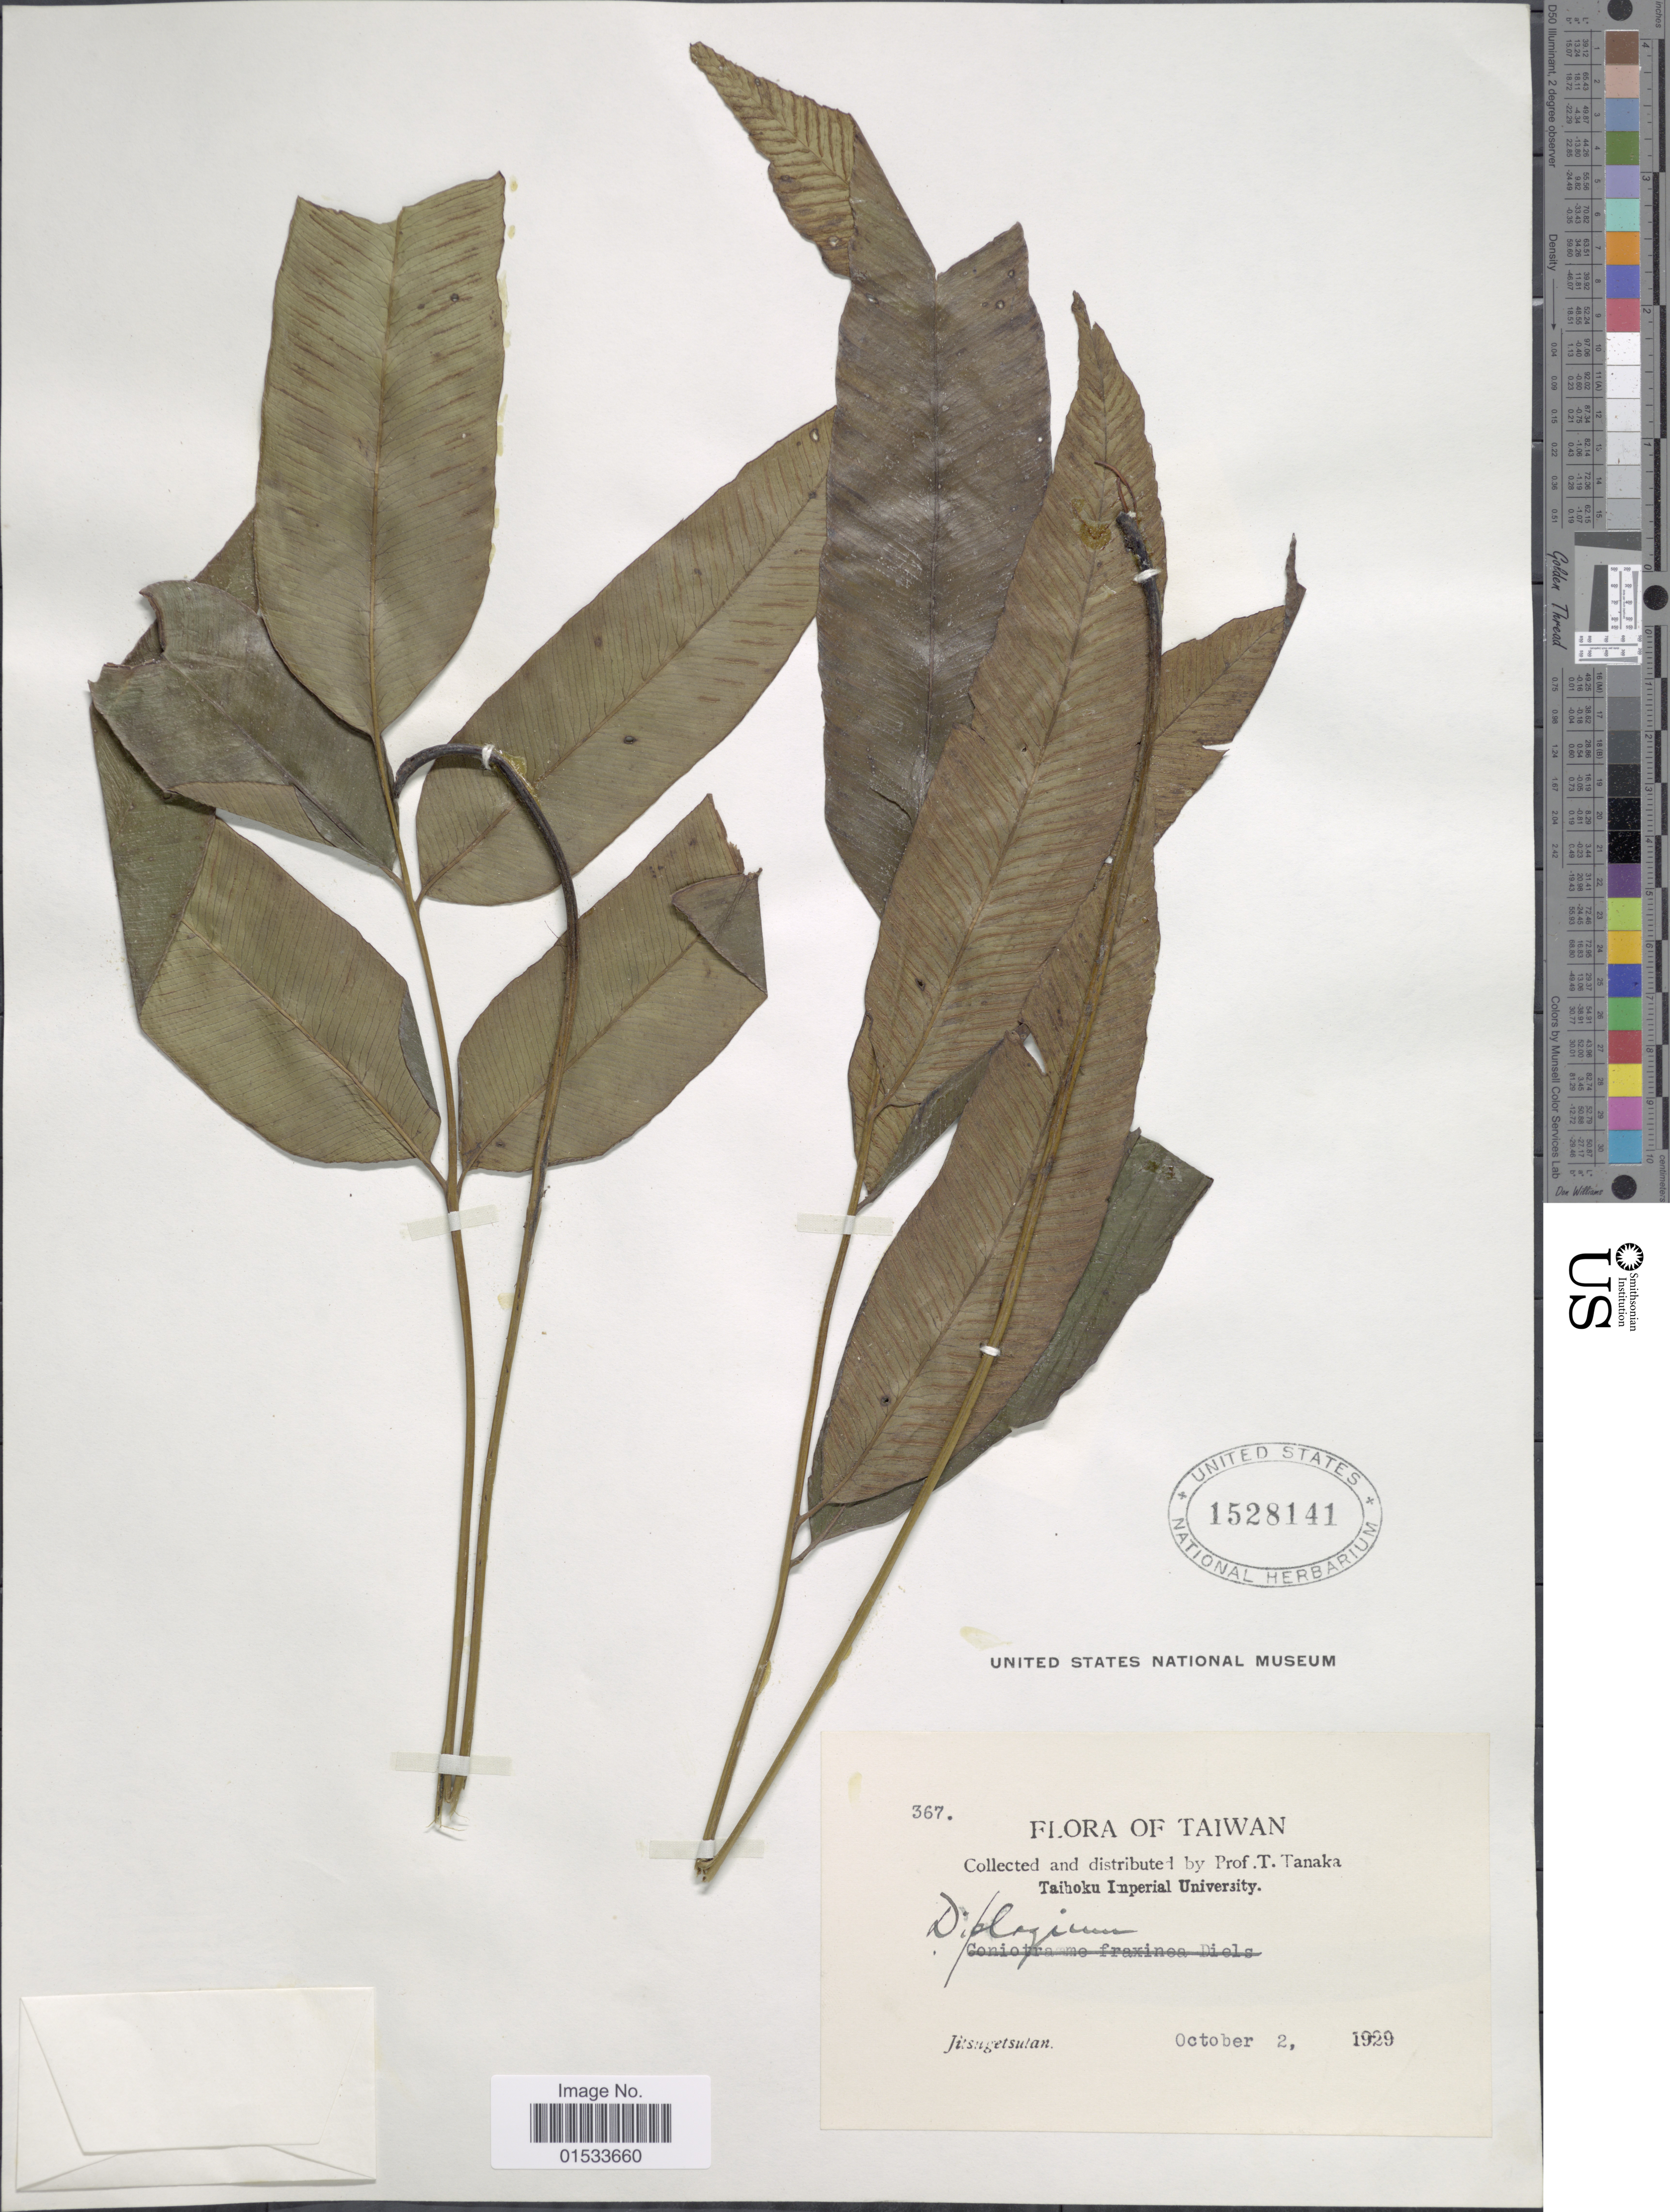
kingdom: Plantae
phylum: Tracheophyta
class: Polypodiopsida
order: Polypodiales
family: Athyriaceae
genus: Diplazium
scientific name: Diplazium donianum var. donianum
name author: (Mett.) Tardieu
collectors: T. Tanaka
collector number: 367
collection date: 1929-10-02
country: Taiwan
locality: Jusugetsutan [interpreted]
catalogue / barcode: US 1528141